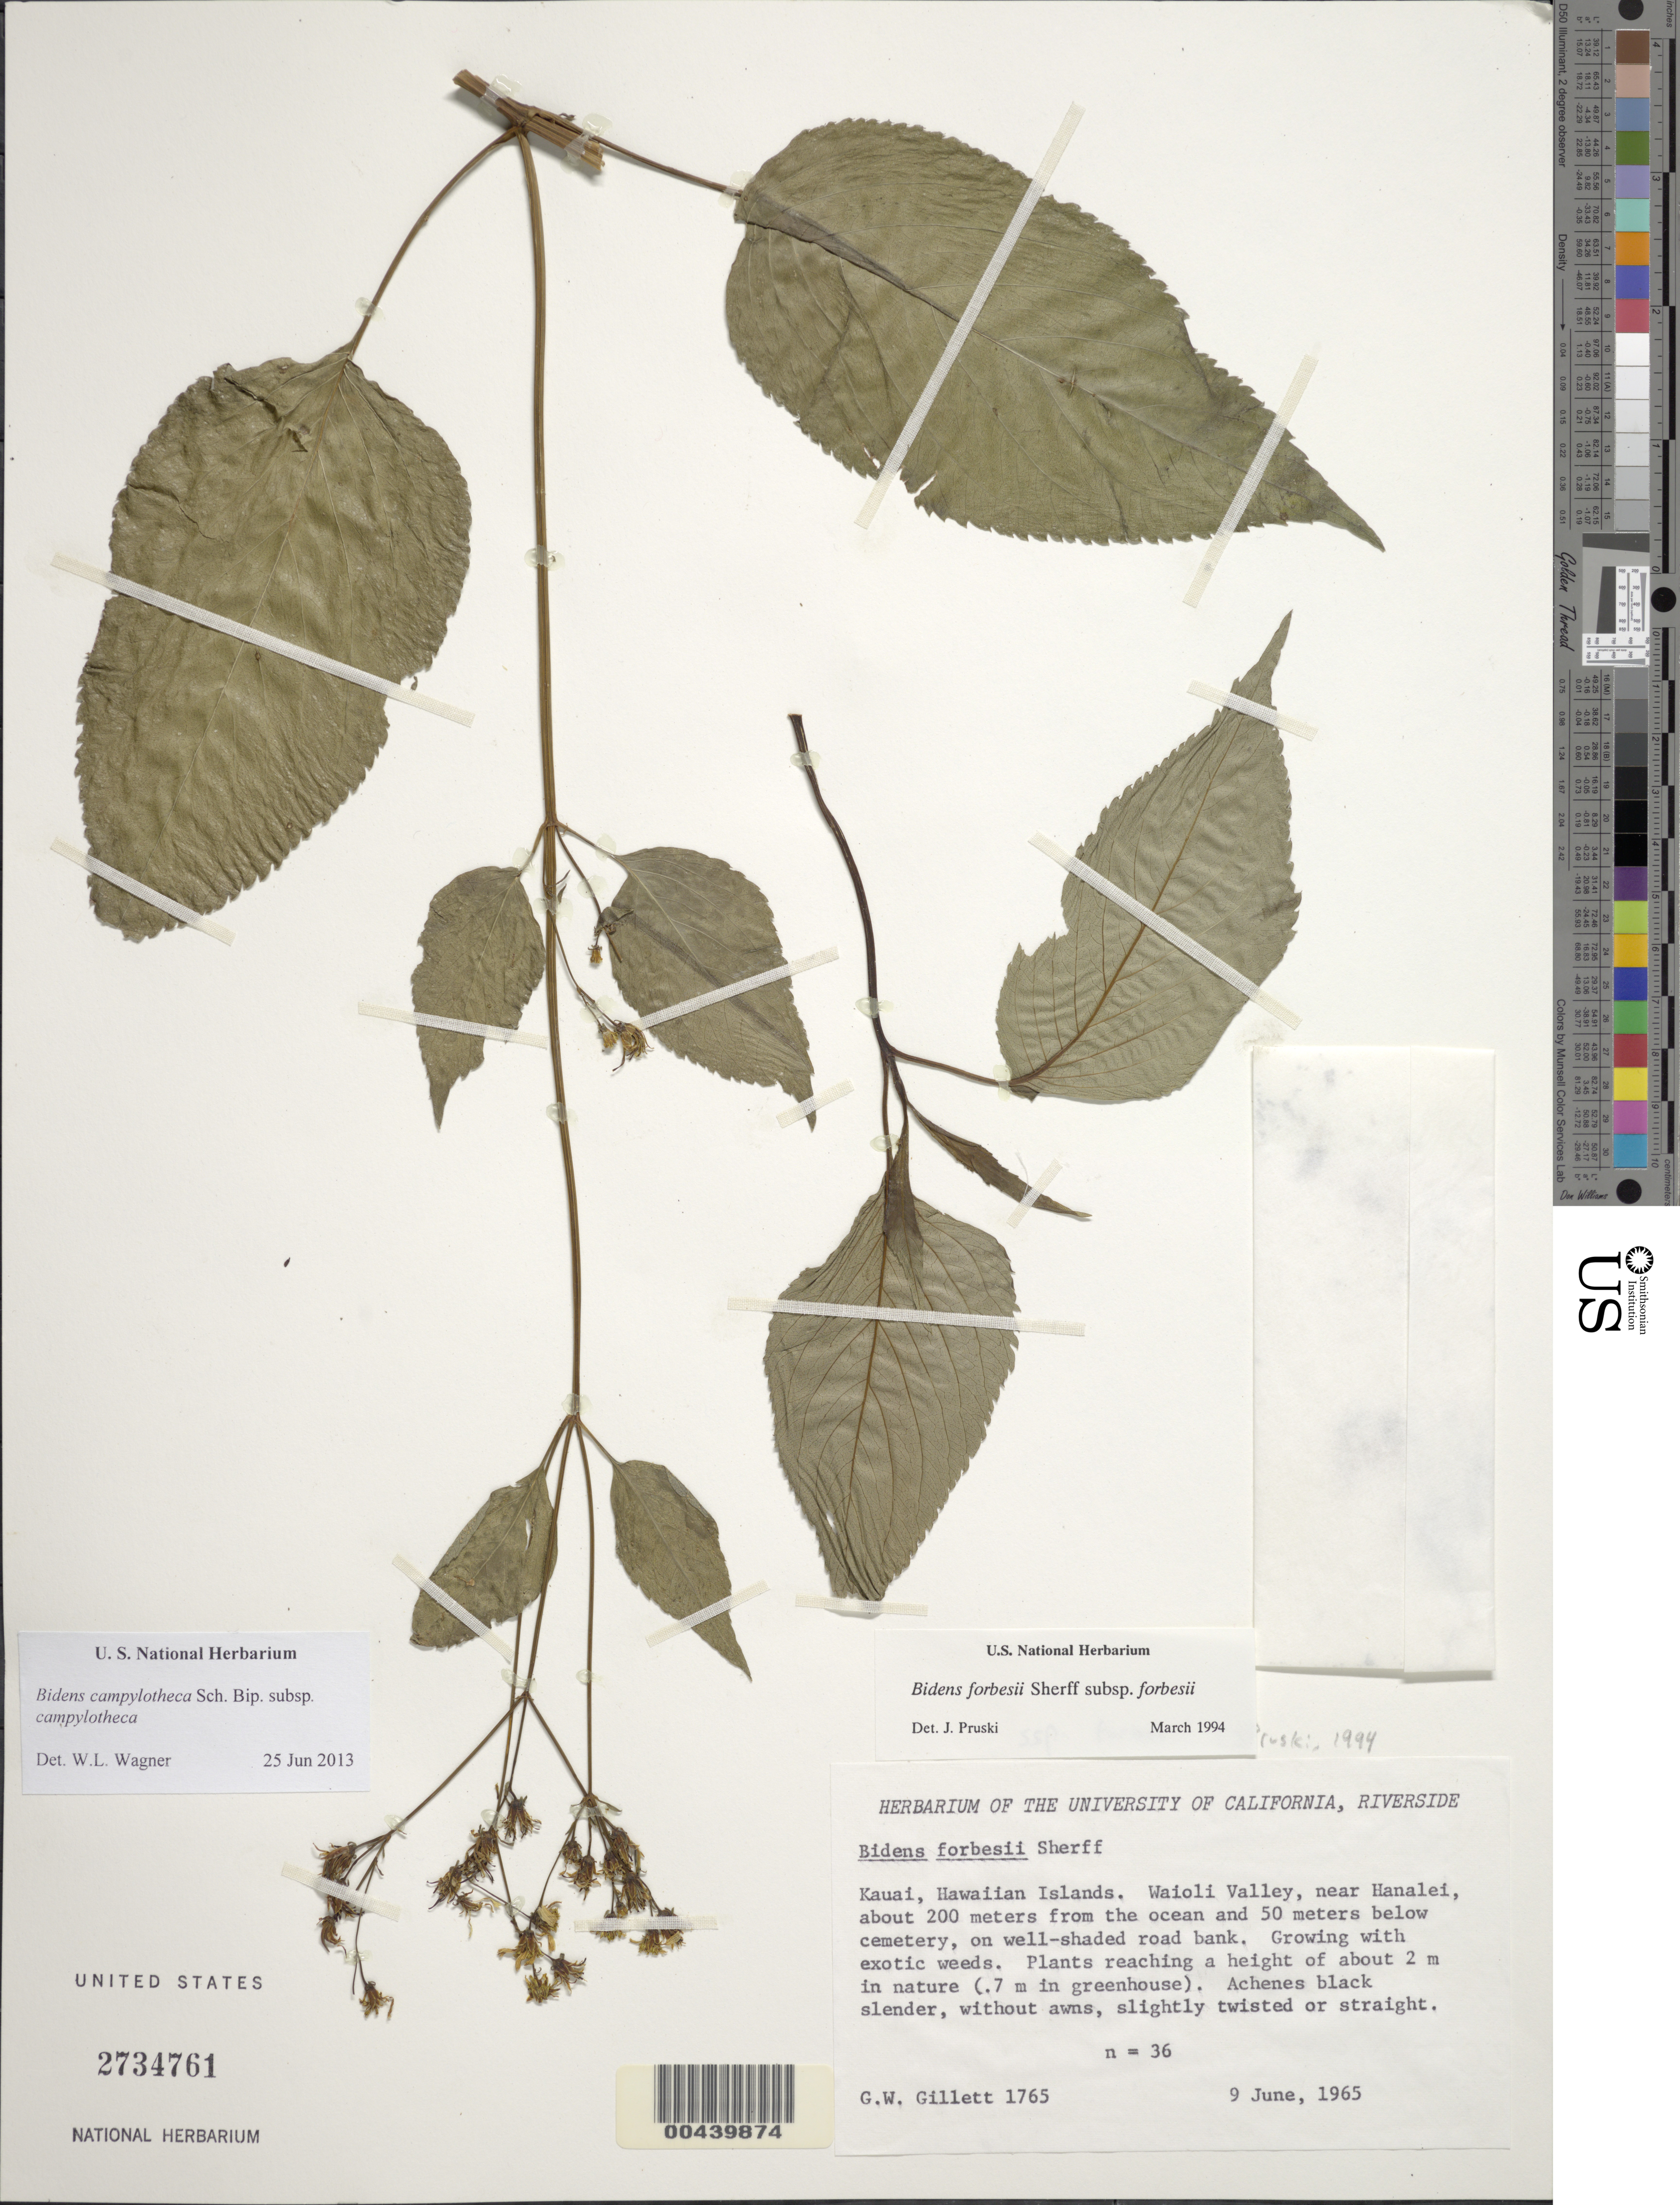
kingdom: Plantae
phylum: Tracheophyta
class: Magnoliopsida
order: Asterales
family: Asteraceae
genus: Bidens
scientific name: Bidens forbesii subsp. forbesii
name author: Sherff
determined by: Wagner, W. L., (BOT), Smithsonian Institution - National Museum of Natural History (UNITED STATES)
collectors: G. Gillett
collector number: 1765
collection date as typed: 9 Jun 1965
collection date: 1965-06-09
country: United States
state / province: Hawaii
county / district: Kauai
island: Kaua'i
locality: Waioli Valley, near Hanalei, about 200 meters from the ocean and 50 meters below the cemetery, on road bank.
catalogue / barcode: US 2734761